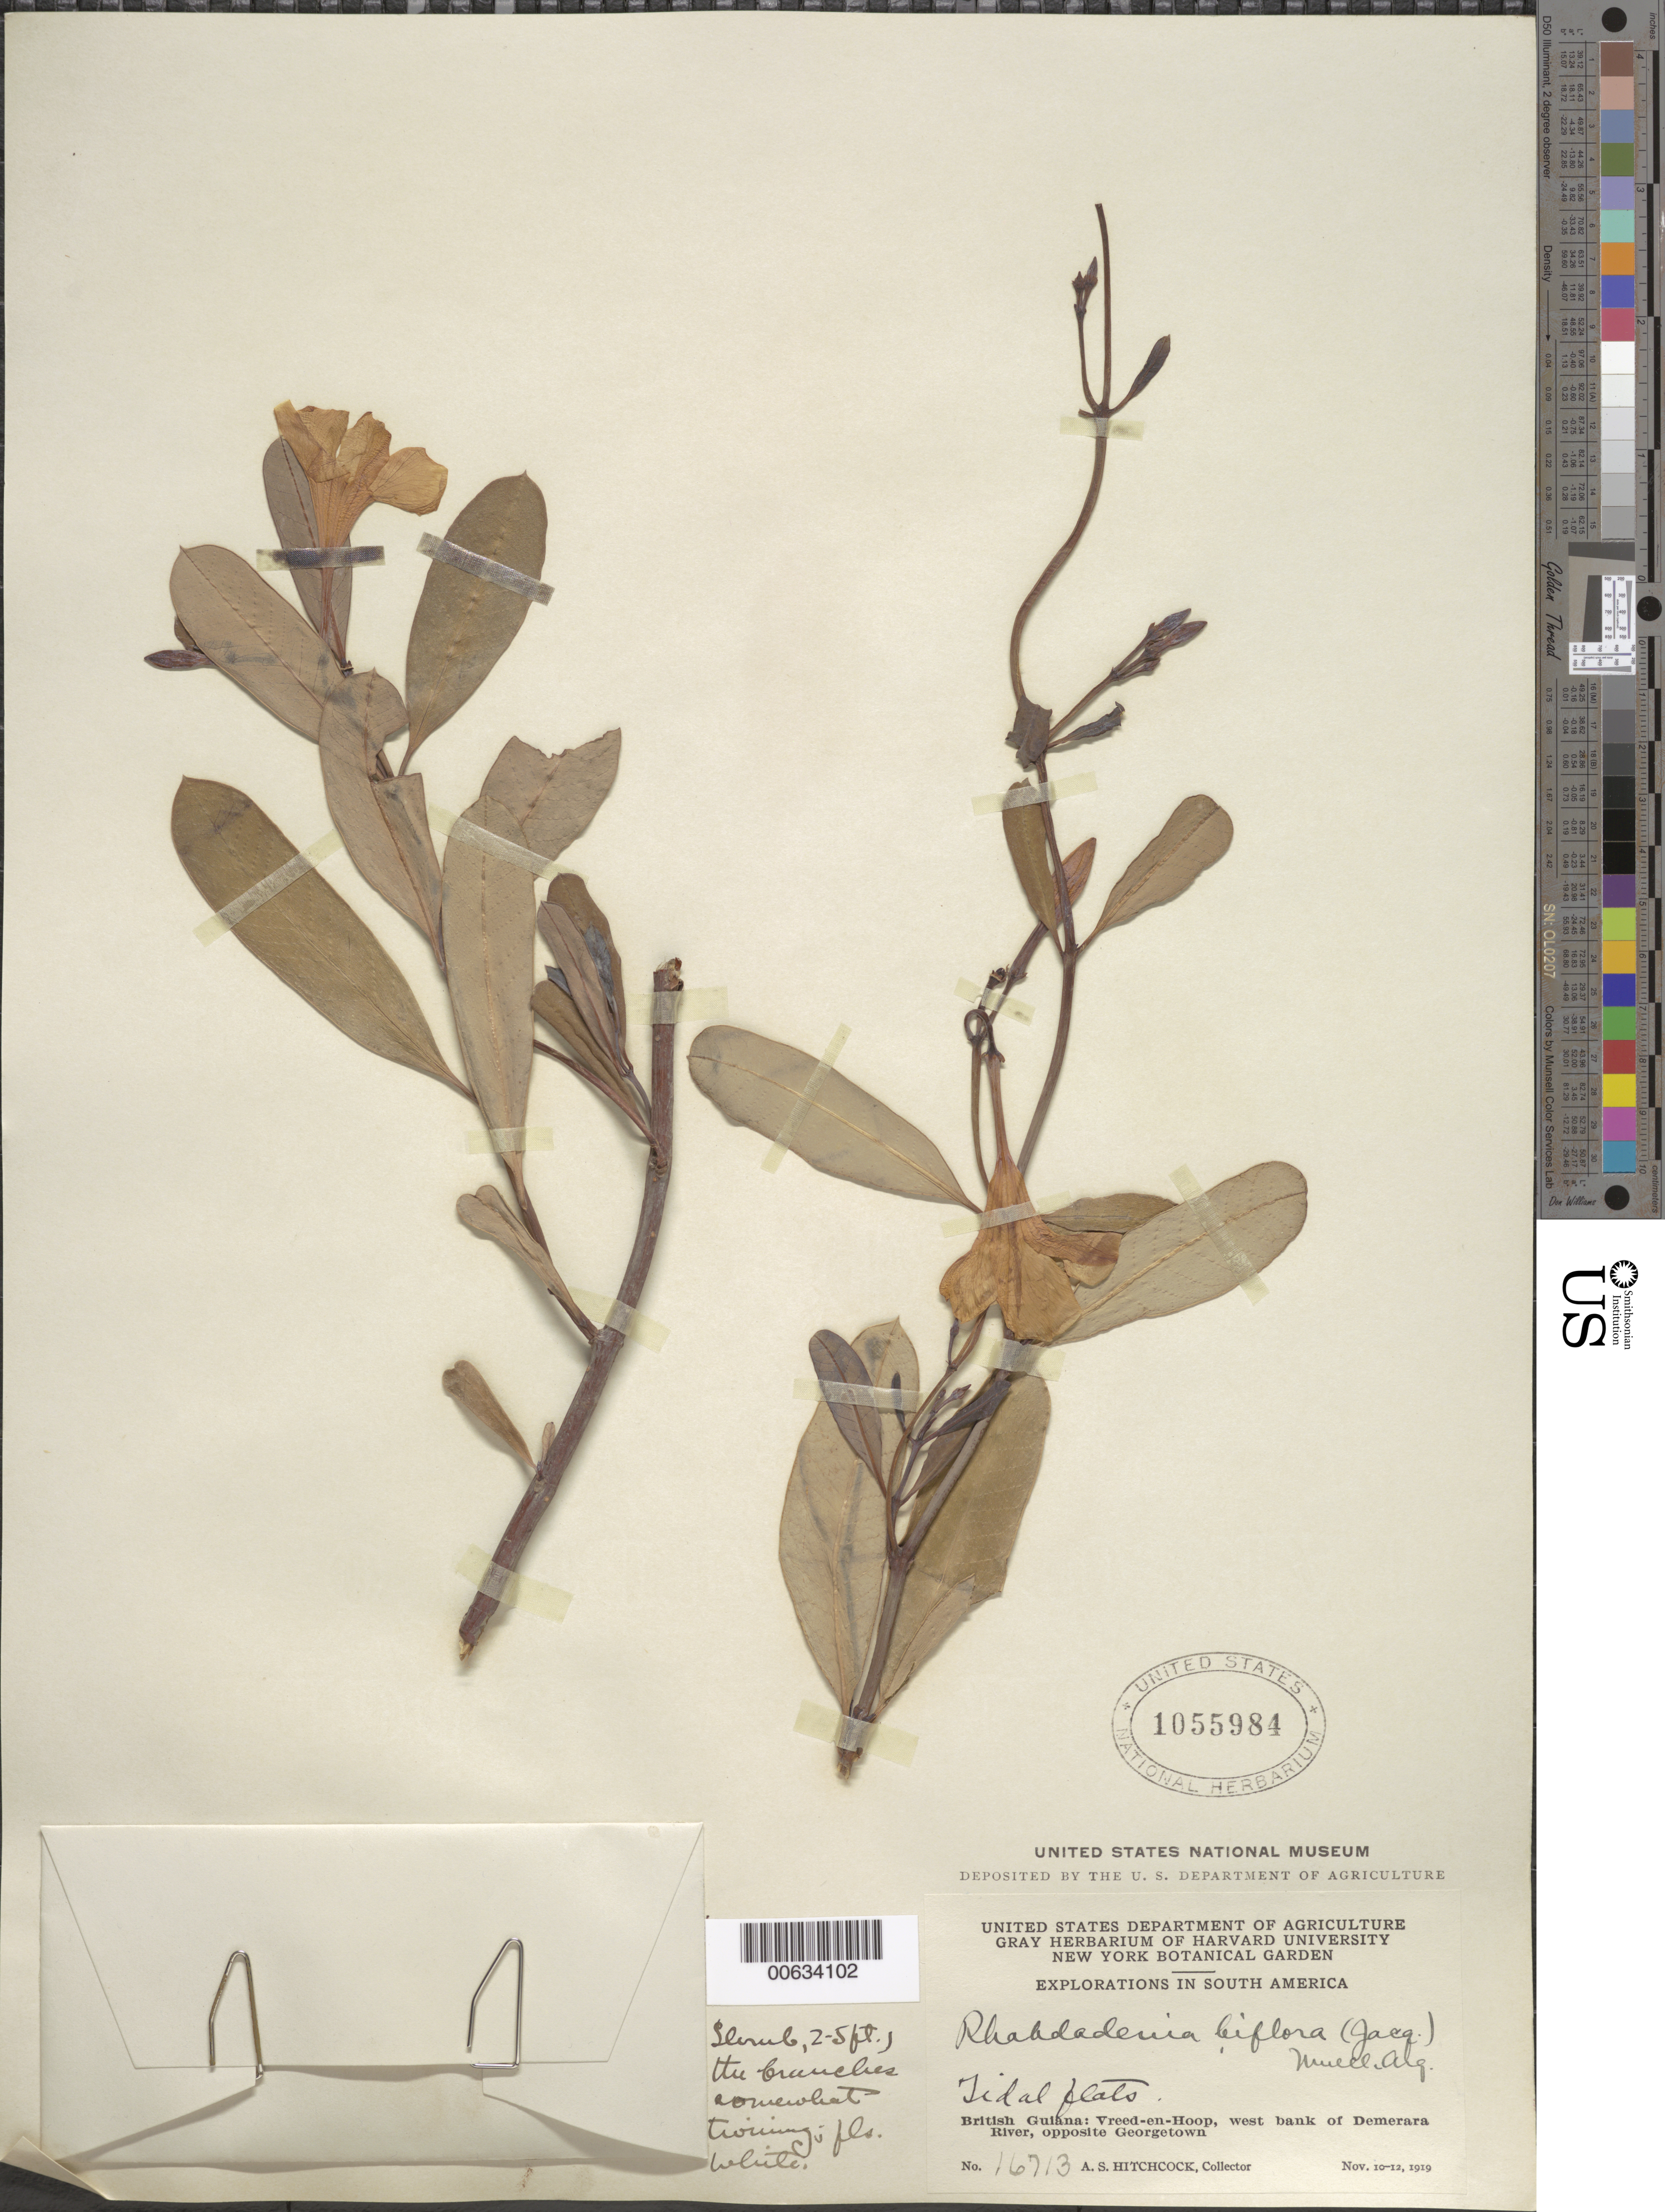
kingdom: Plantae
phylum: Tracheophyta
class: Magnoliopsida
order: Gentianales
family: Apocynaceae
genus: Rhabdadenia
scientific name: Rhabdadenia biflora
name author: (Jacq.) Müll. Arg.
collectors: A. S. Hitchcock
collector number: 16713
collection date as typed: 10-Nov-19 to 12-Nov-19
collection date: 1919-11-10/1919-11-12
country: Guyana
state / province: Essequibo Isl-W. Demerara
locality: Vreed-en-Hoop, W bank of Demerara R., opposite Georgetown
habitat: Tidal flats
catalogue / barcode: US 1055984